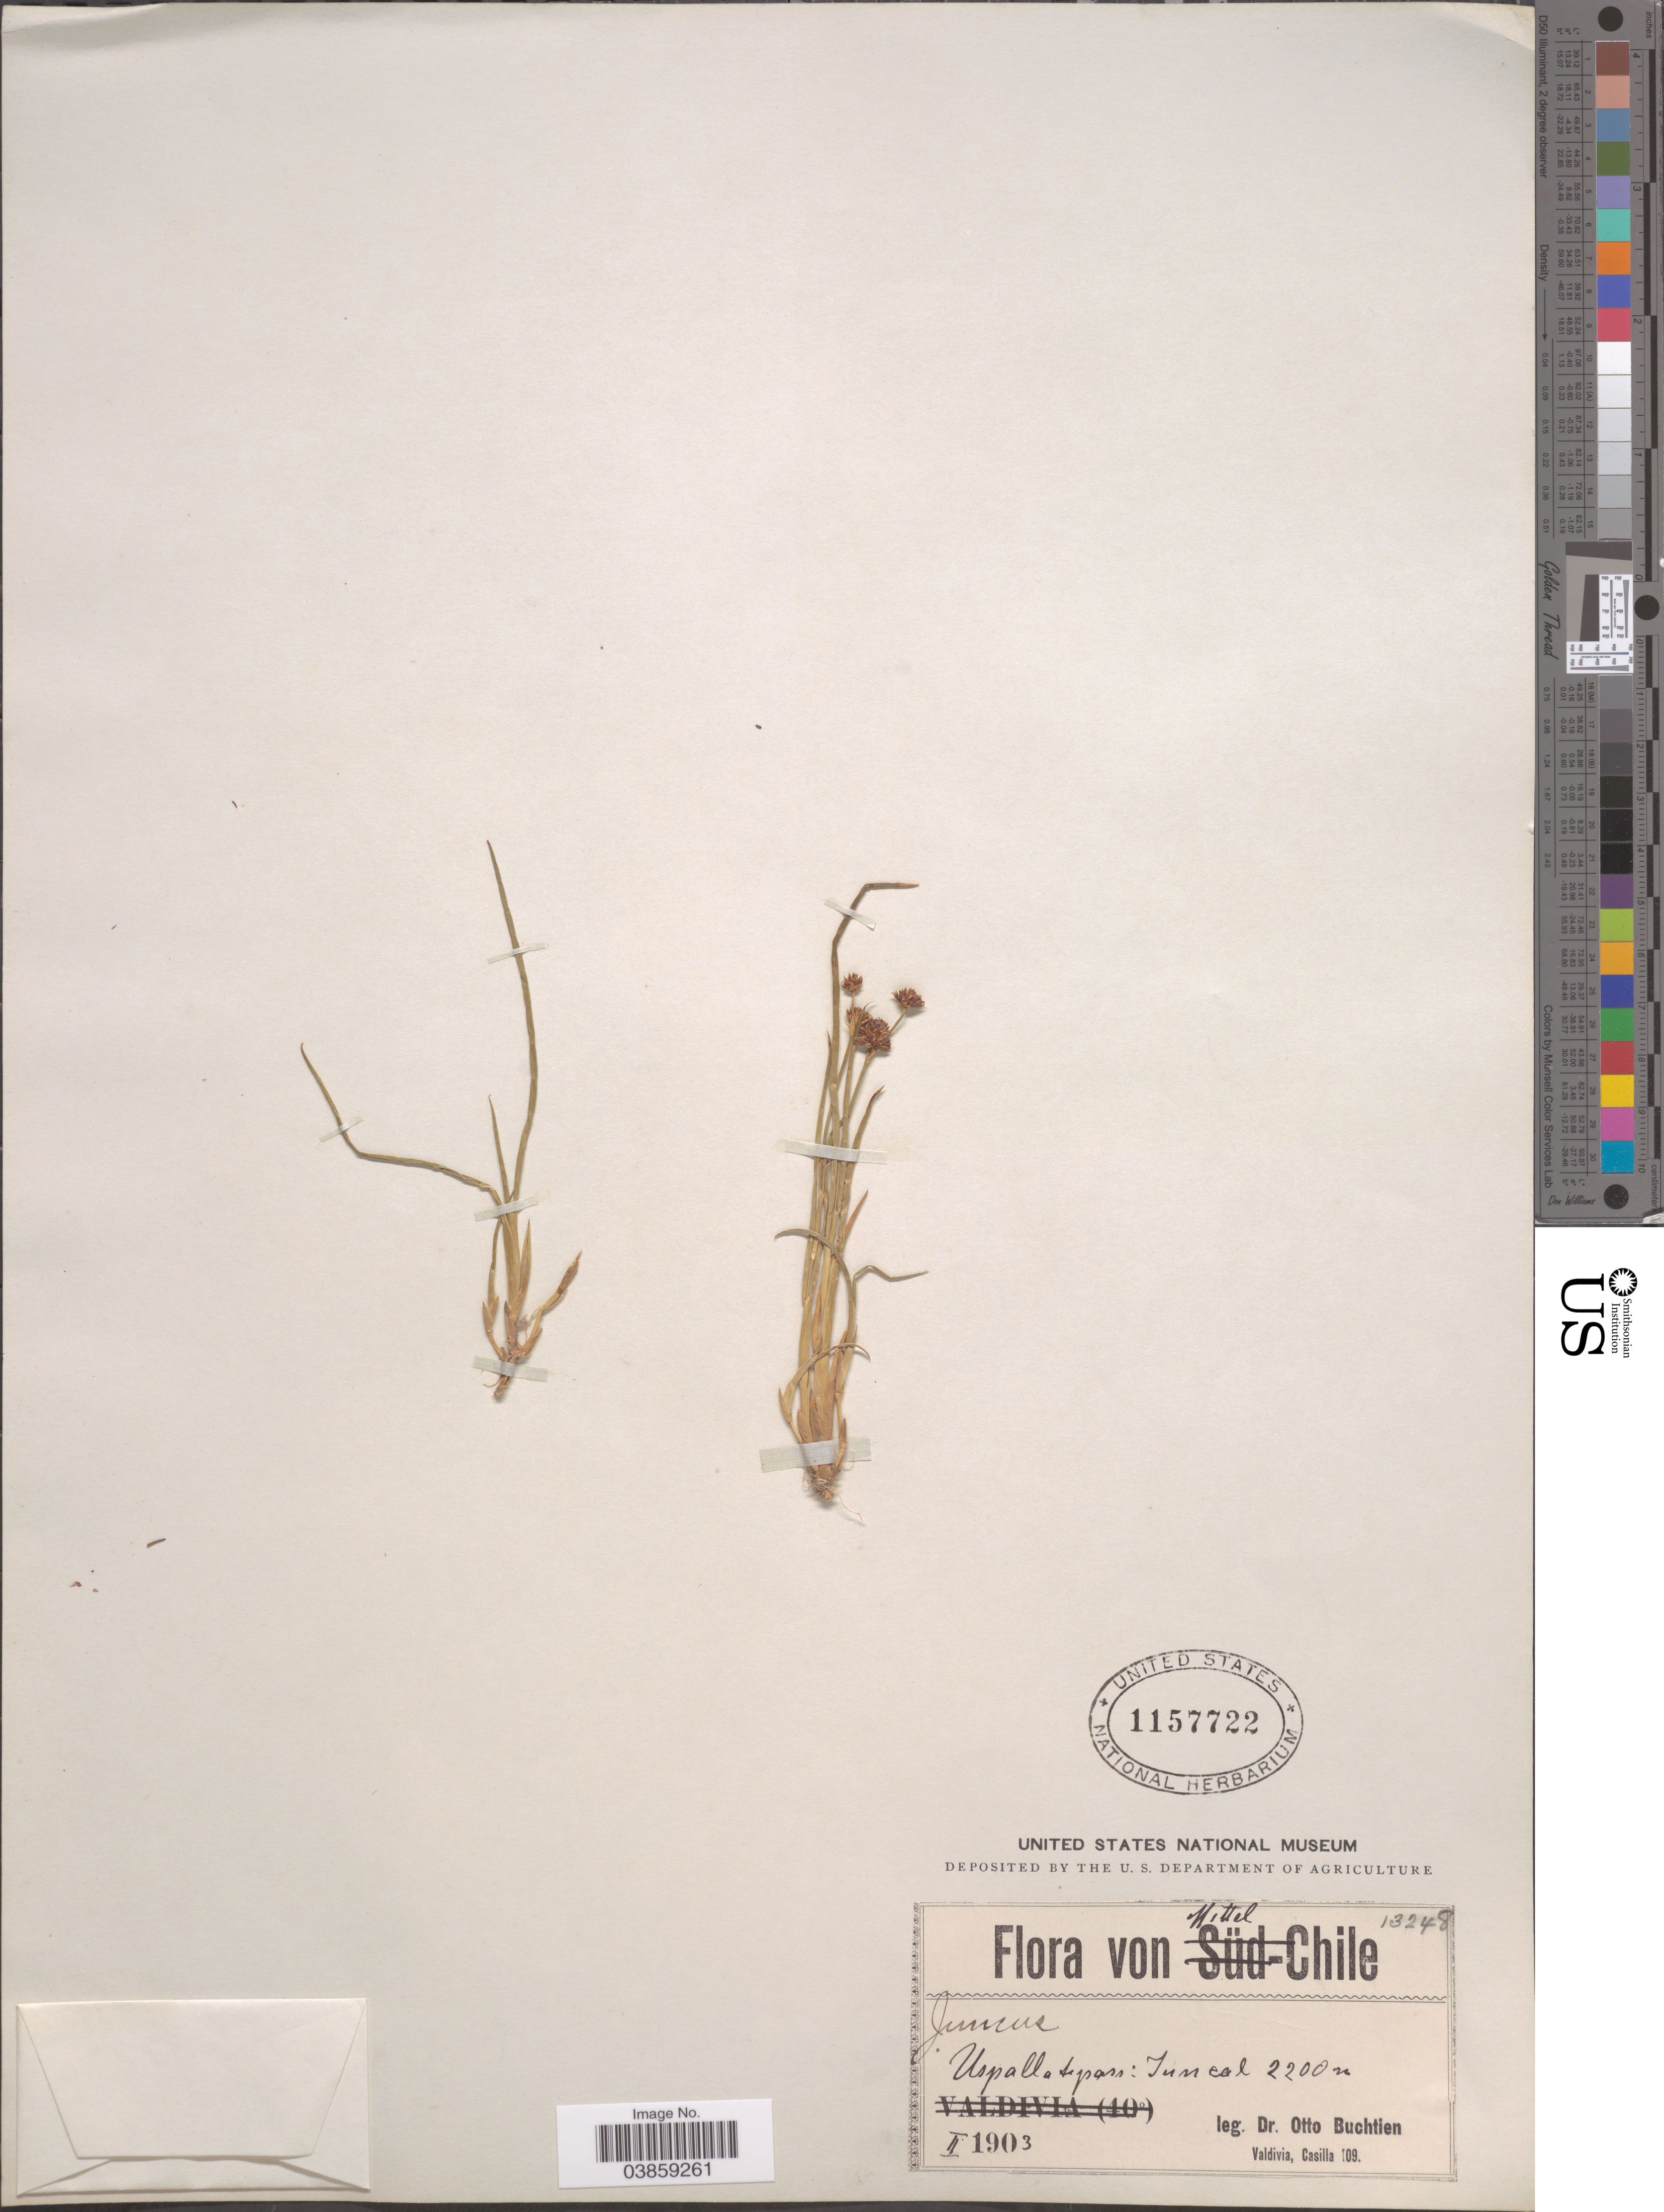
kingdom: Plantae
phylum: Tracheophyta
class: Liliopsida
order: Poales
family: Juncaceae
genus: Juncus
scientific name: Juncus chilensis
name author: Gay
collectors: O. Buchtien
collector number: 13248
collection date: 1903-02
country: Chile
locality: Mittel. Uspallatapass: Juncal.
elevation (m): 2200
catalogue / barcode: US 1157722